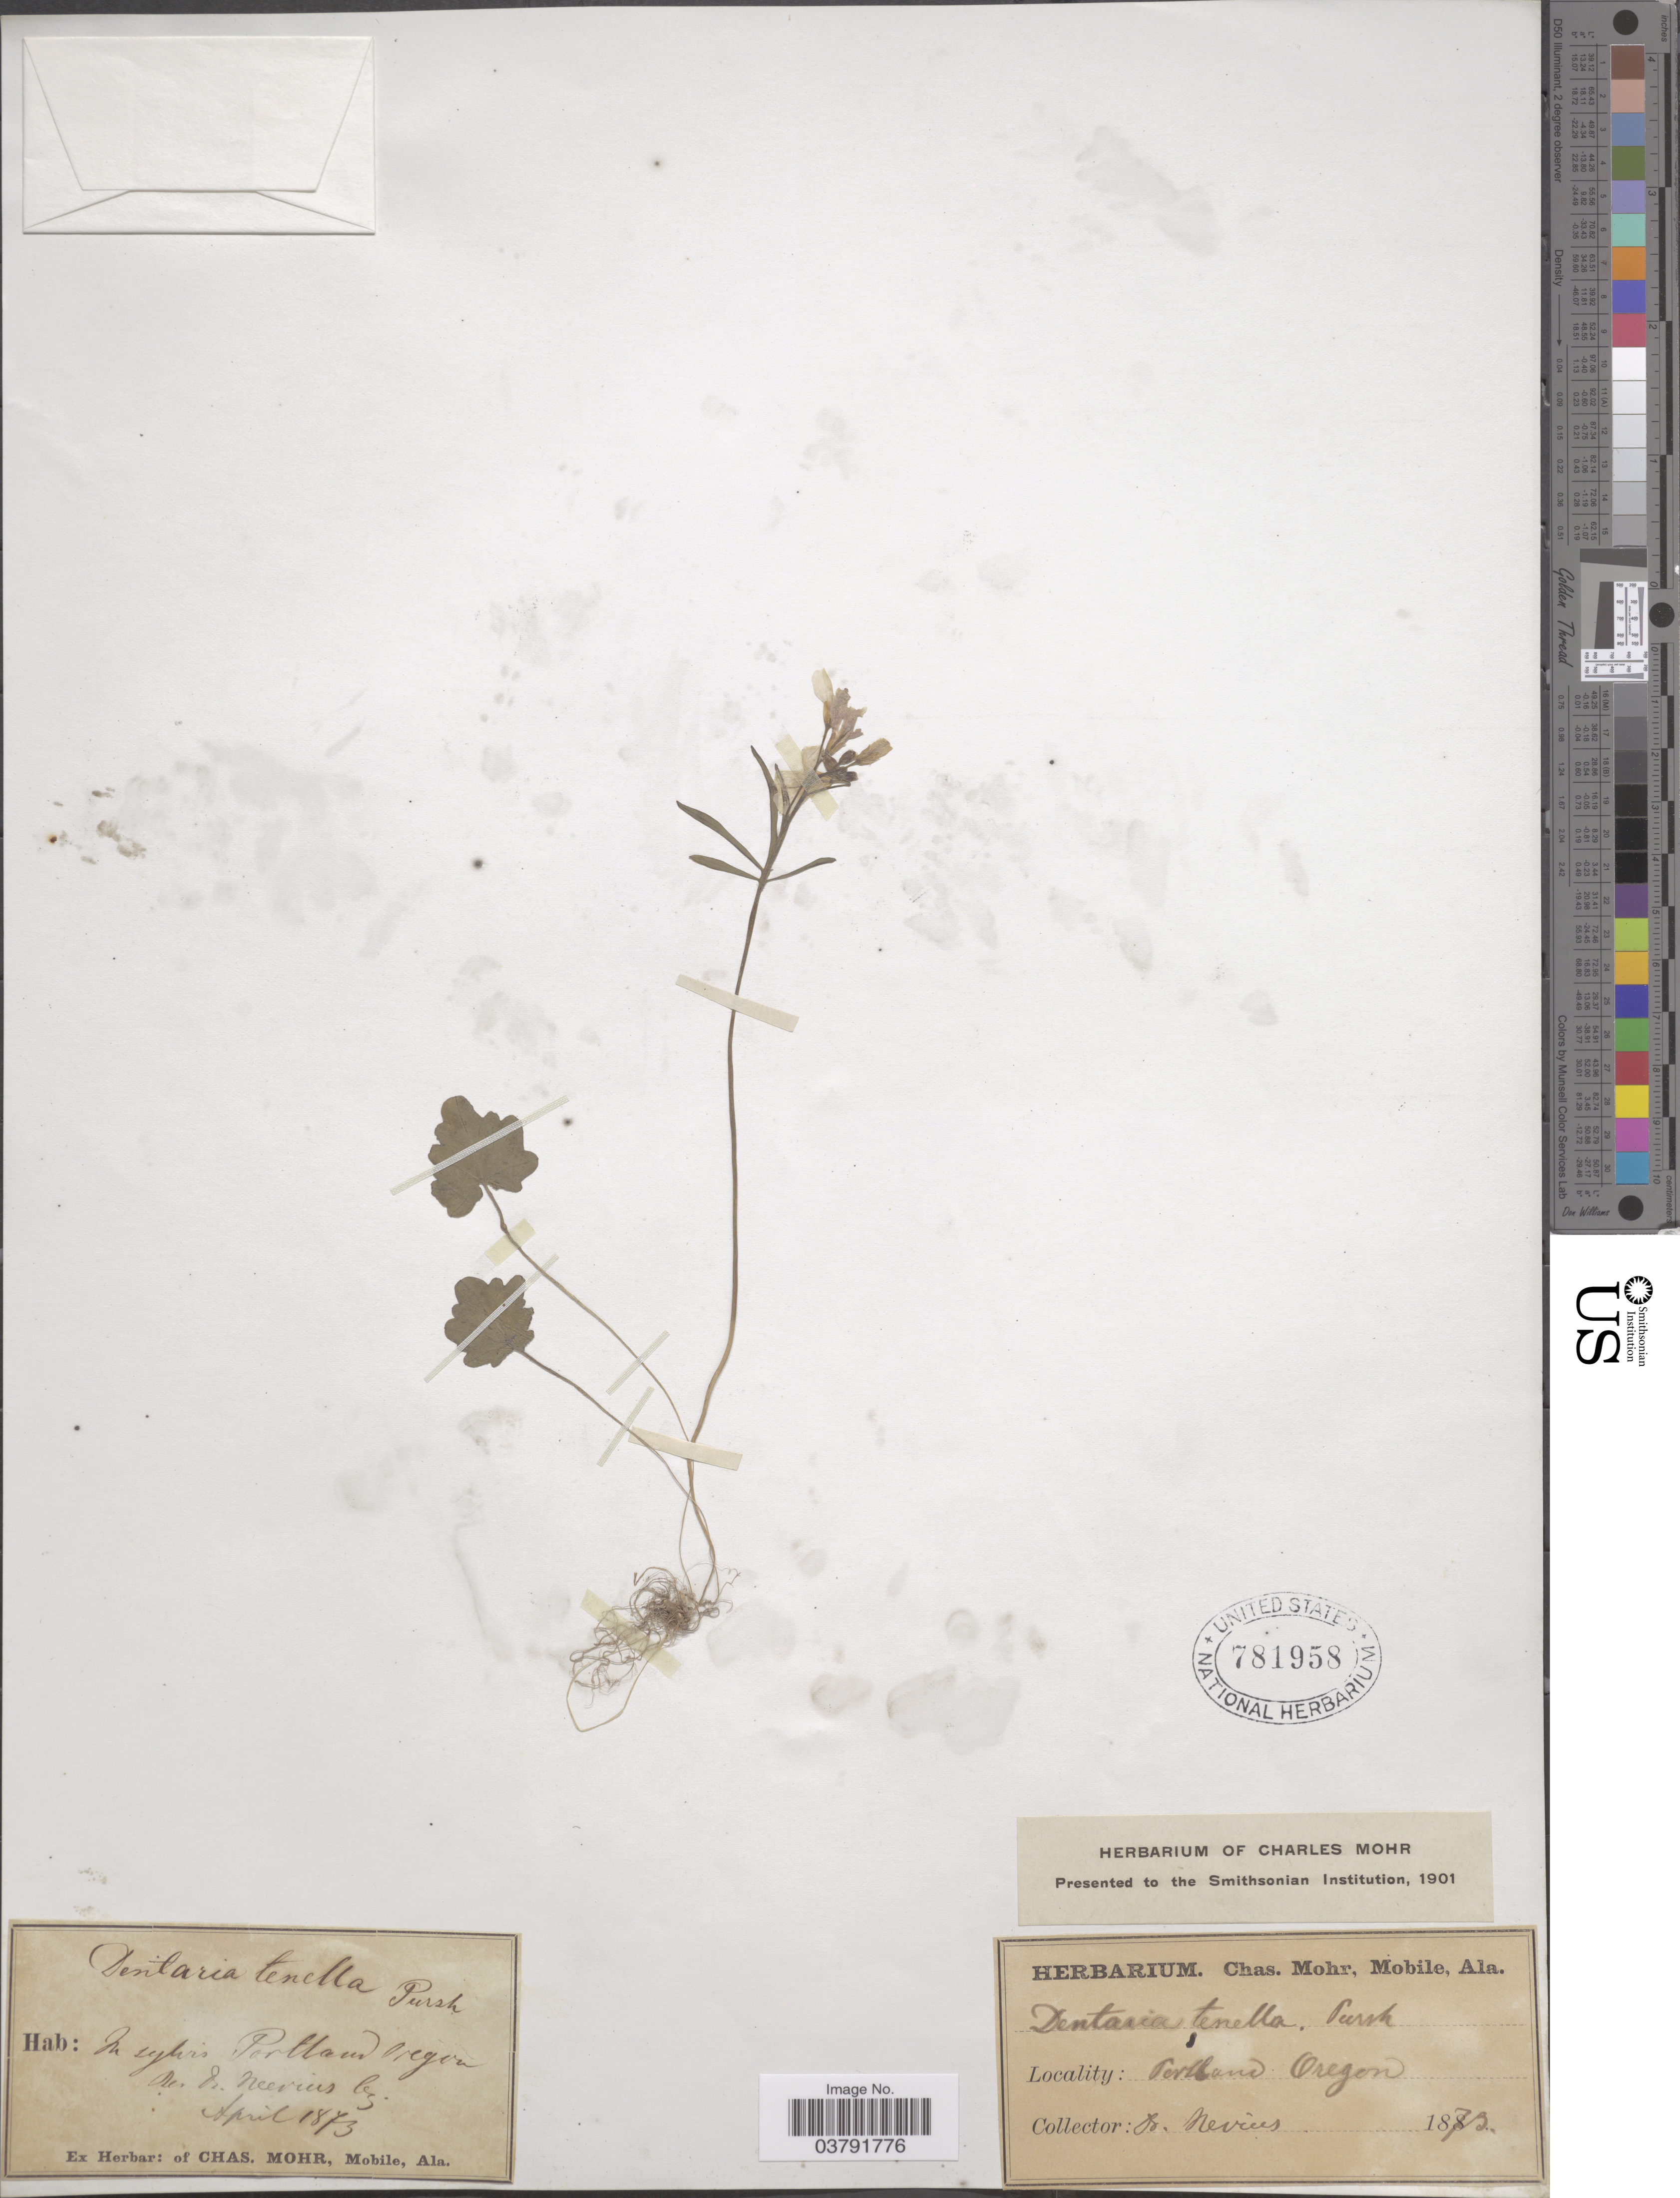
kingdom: Plantae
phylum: Tracheophyta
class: Magnoliopsida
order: Brassicales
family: Brassicaceae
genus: Dentaria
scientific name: Dentaria tenella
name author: Pursh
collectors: R. Nevius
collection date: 1873-04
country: United States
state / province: Oregon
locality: Portland.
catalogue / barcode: US 781958